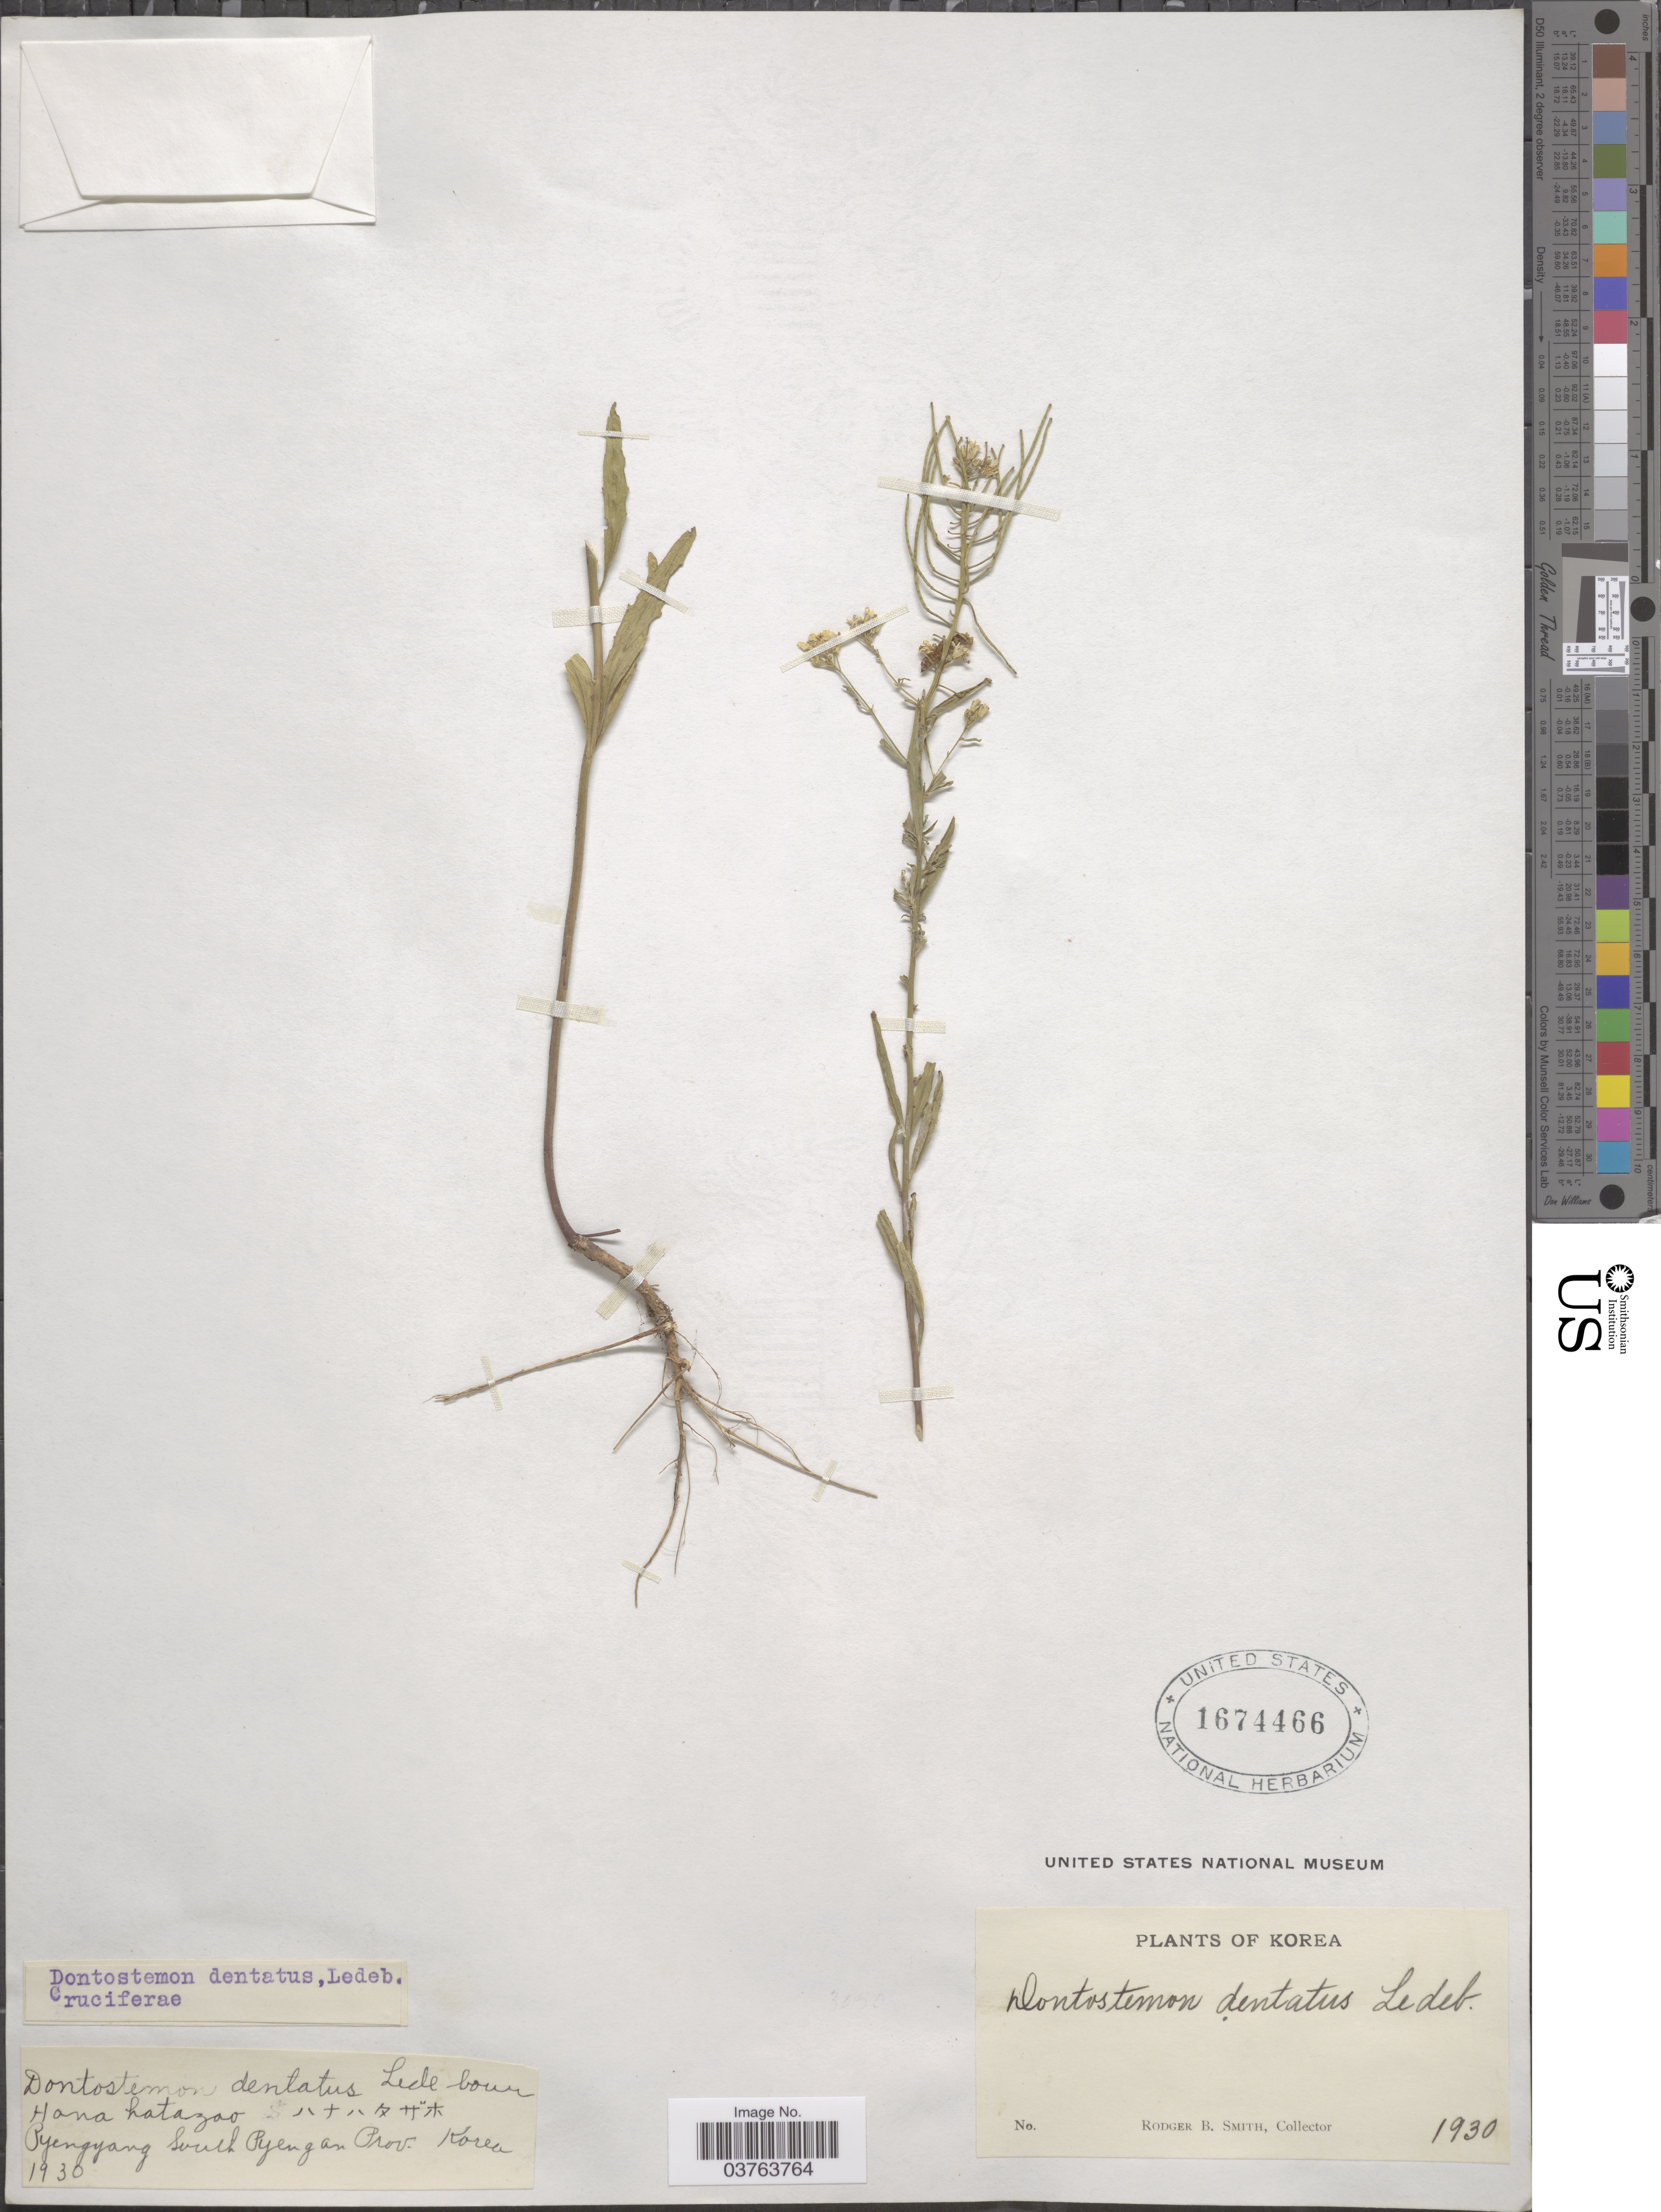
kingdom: Plantae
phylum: Tracheophyta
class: Magnoliopsida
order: Brassicales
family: Brassicaceae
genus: Dontostemon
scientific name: Dontostemon dentatus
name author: (Benge) Ledeb.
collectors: R. B. Smith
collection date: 1930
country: North Korea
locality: Pyengyang, South Pyengan Prov.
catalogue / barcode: US 1674466